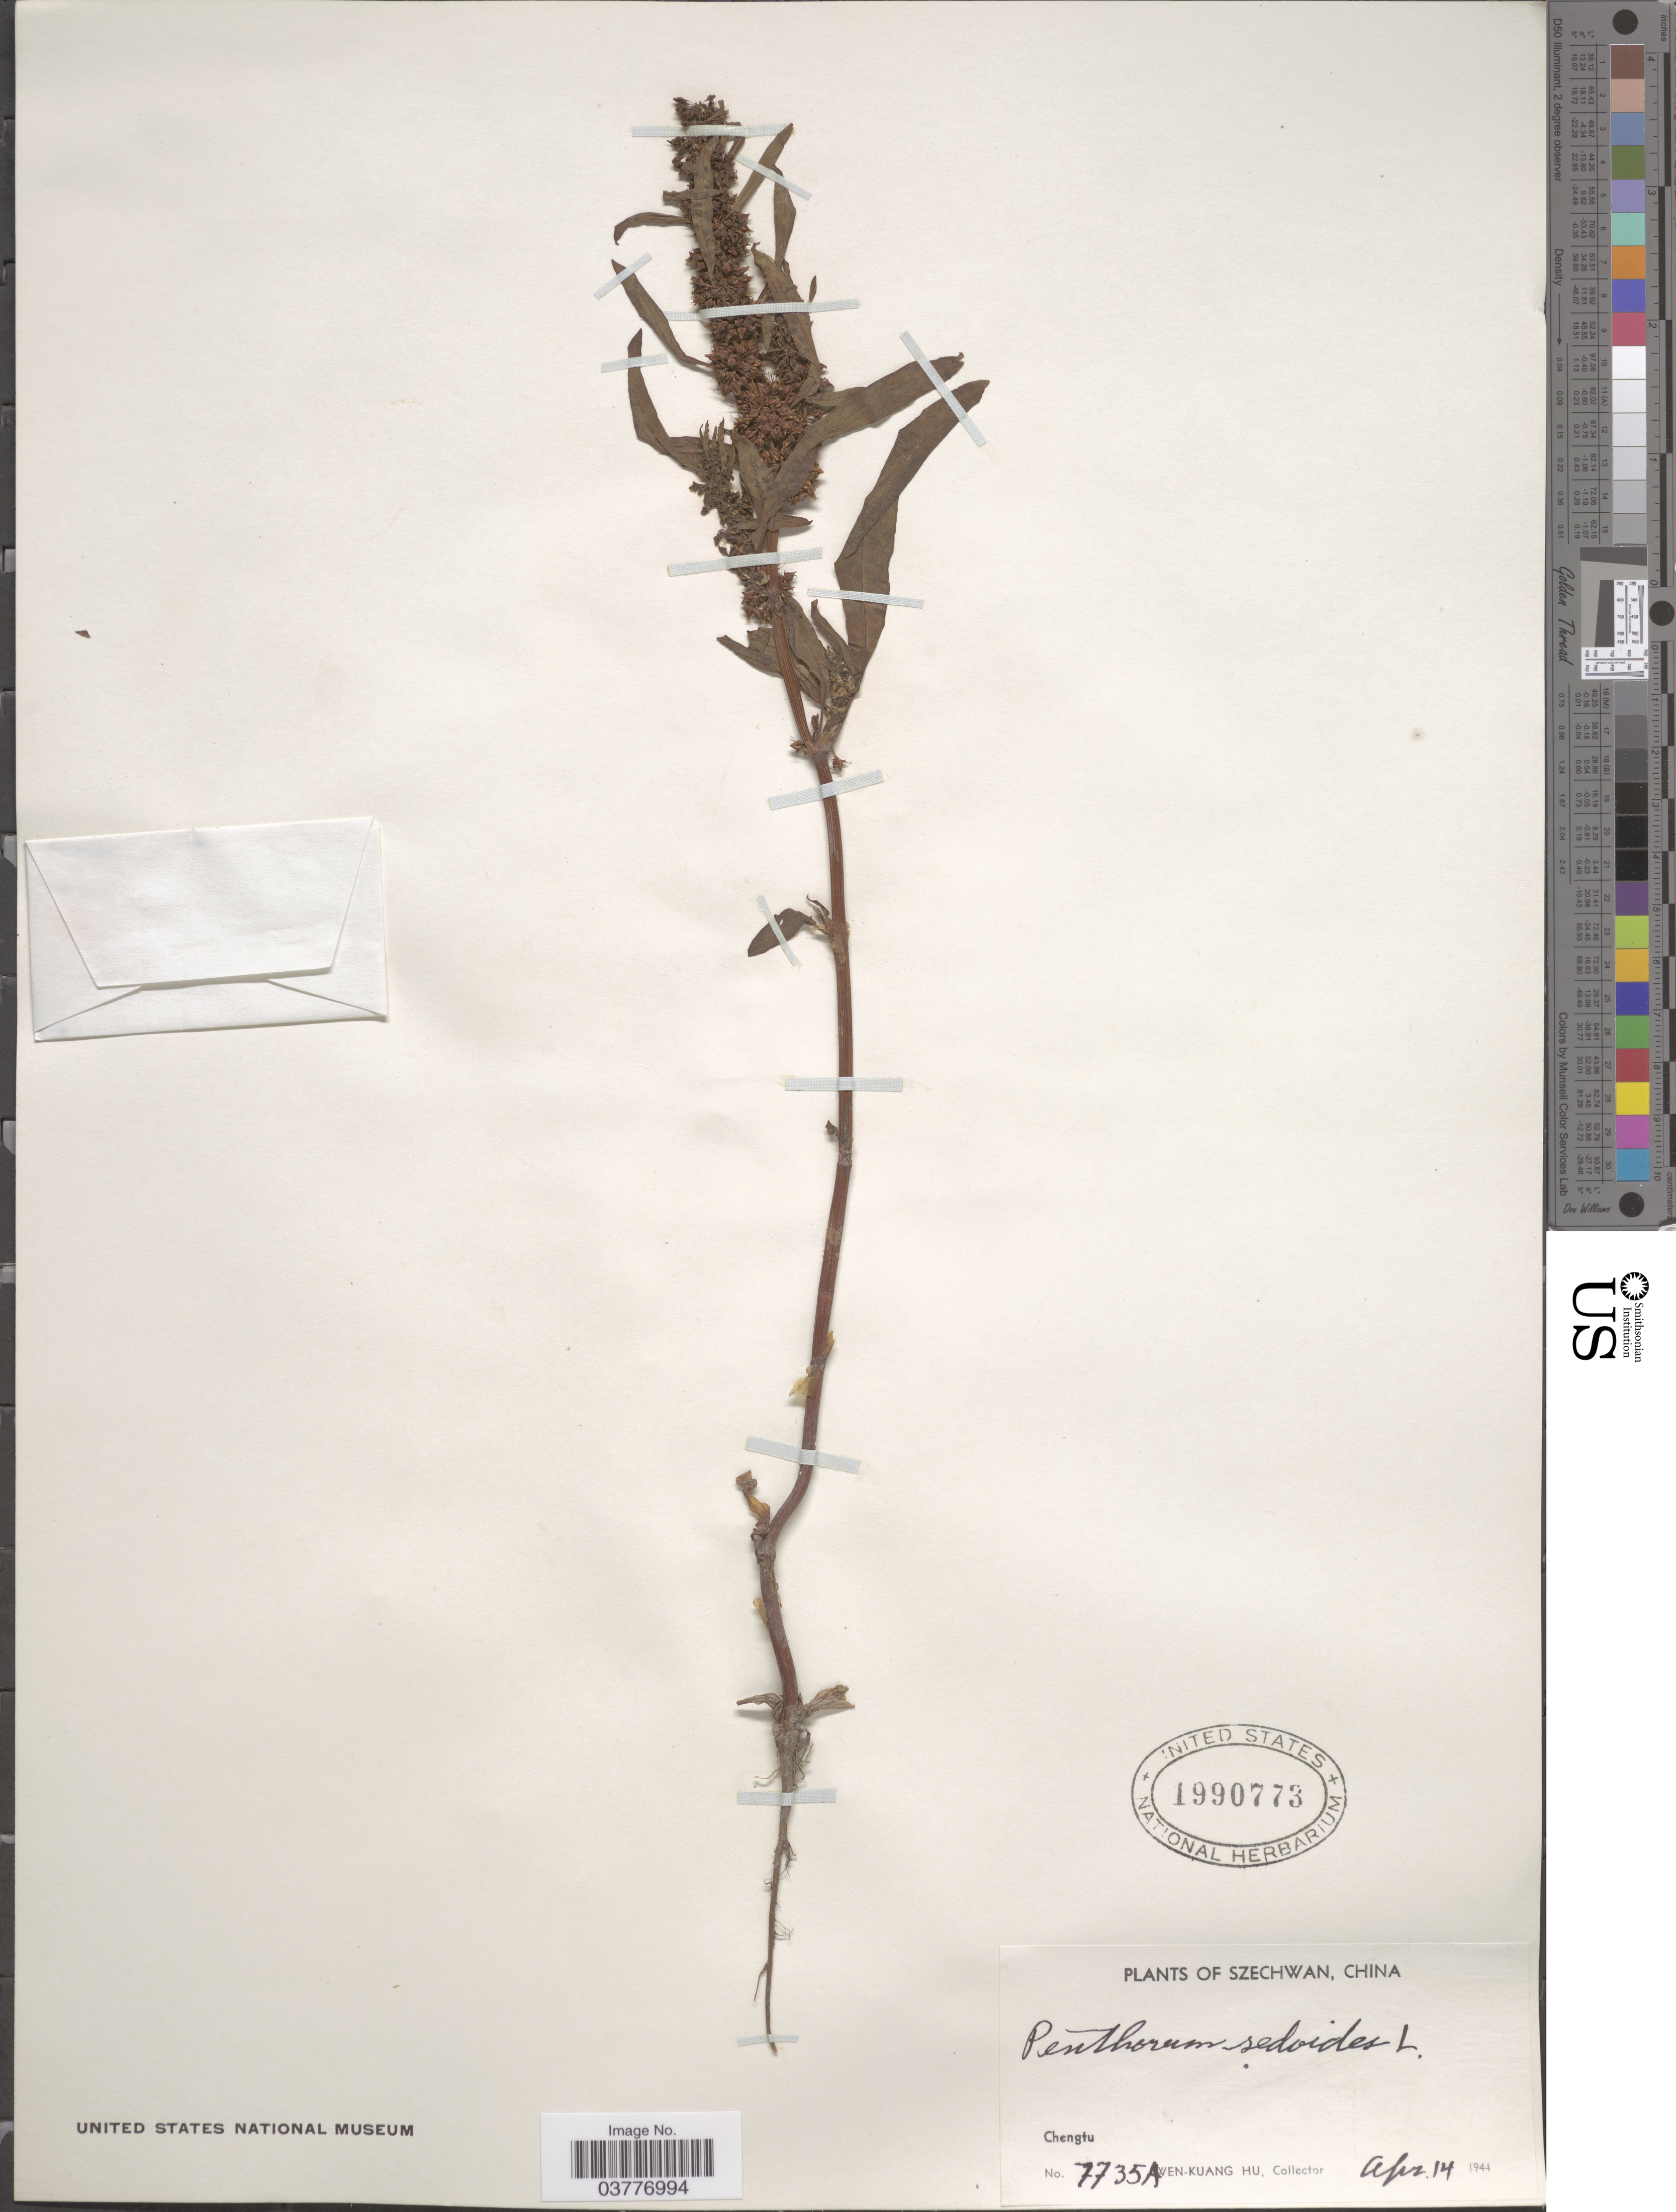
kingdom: Plantae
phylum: Tracheophyta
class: Magnoliopsida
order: Saxifragales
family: Penthoraceae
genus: Penthorum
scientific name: Penthorum sedoides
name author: L.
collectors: W. K. Hu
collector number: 7735A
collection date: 1944-04-14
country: China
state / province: Sichuan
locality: Szechwan. Chengtu.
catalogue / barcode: US 1990773